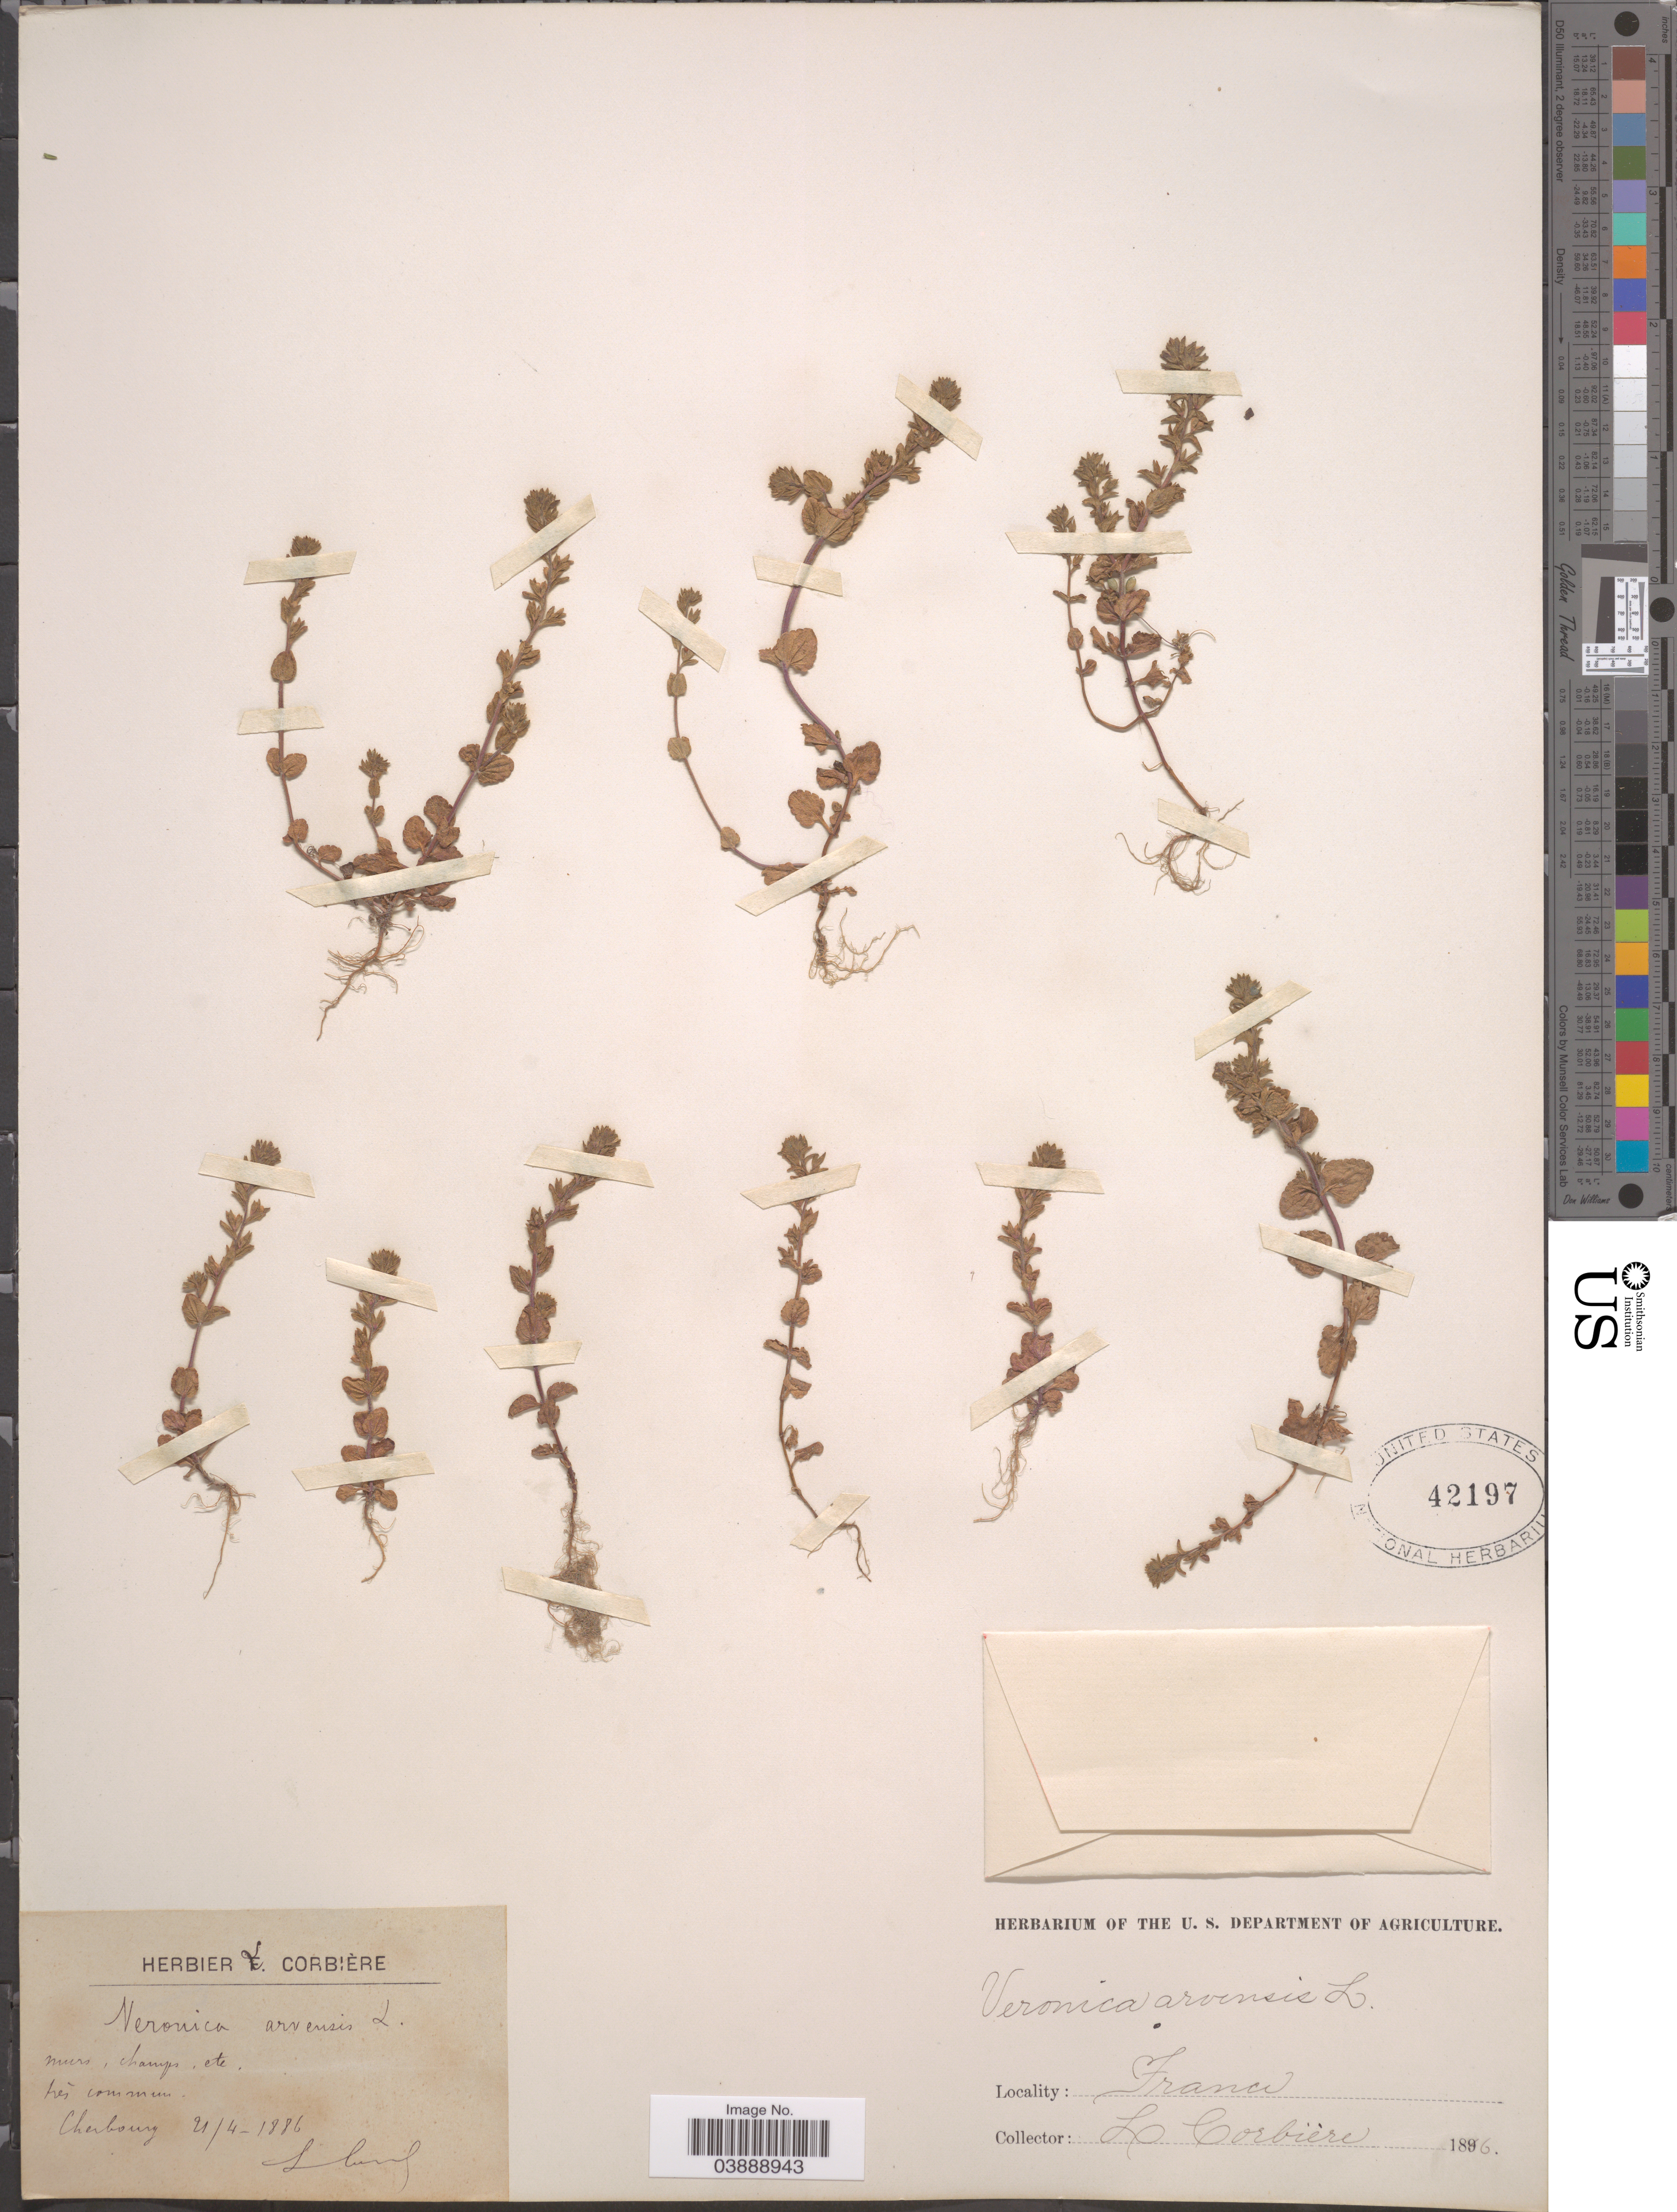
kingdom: Plantae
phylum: Tracheophyta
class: Magnoliopsida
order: Lamiales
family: Plantaginaceae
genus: Veronica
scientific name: Veronica arvensis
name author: L.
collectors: L. Corbière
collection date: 1886-04-21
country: France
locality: Cherbourg.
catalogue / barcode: US 42197